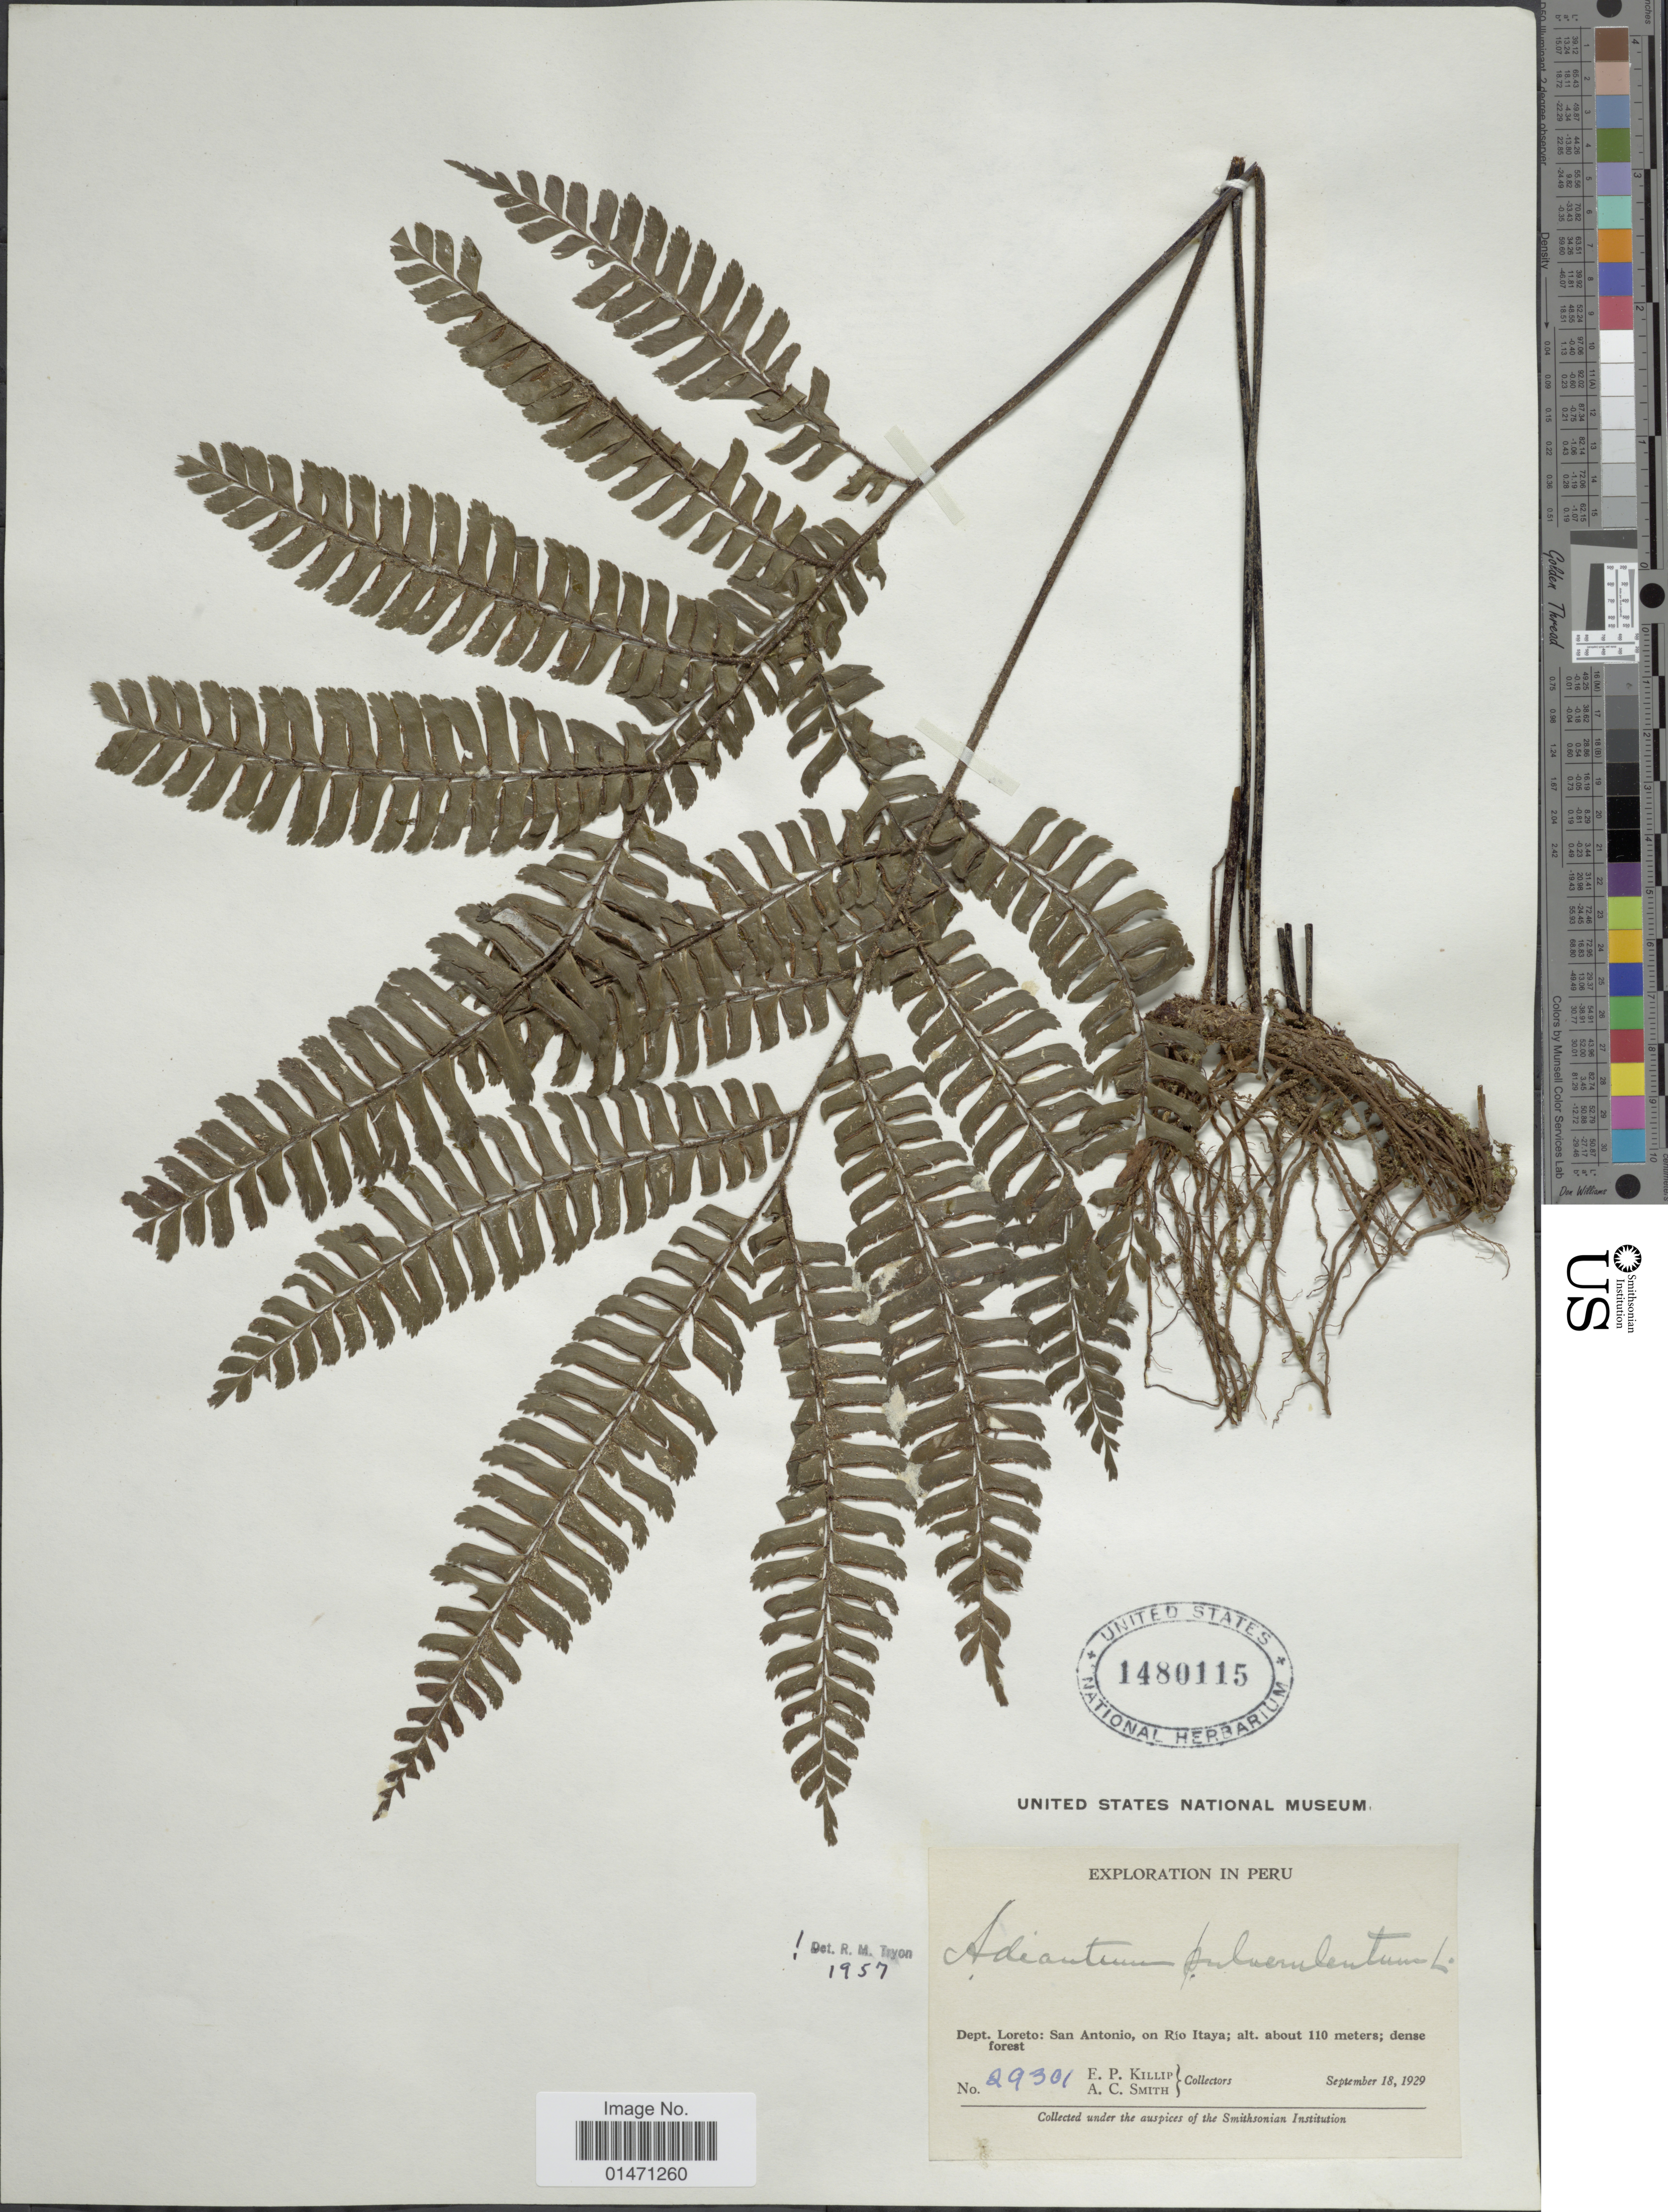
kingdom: Plantae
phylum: Tracheophyta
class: Polypodiopsida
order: Polypodiales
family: Pteridaceae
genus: Adiantum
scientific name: Adiantum pulverulentum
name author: L.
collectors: E. P. Killip & A. C. Smith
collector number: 29301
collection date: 1929-09-18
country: Peru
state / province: Loreto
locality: Dept. Loreto: San Antonio, on Rio Itaya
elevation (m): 110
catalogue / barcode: US 1480115